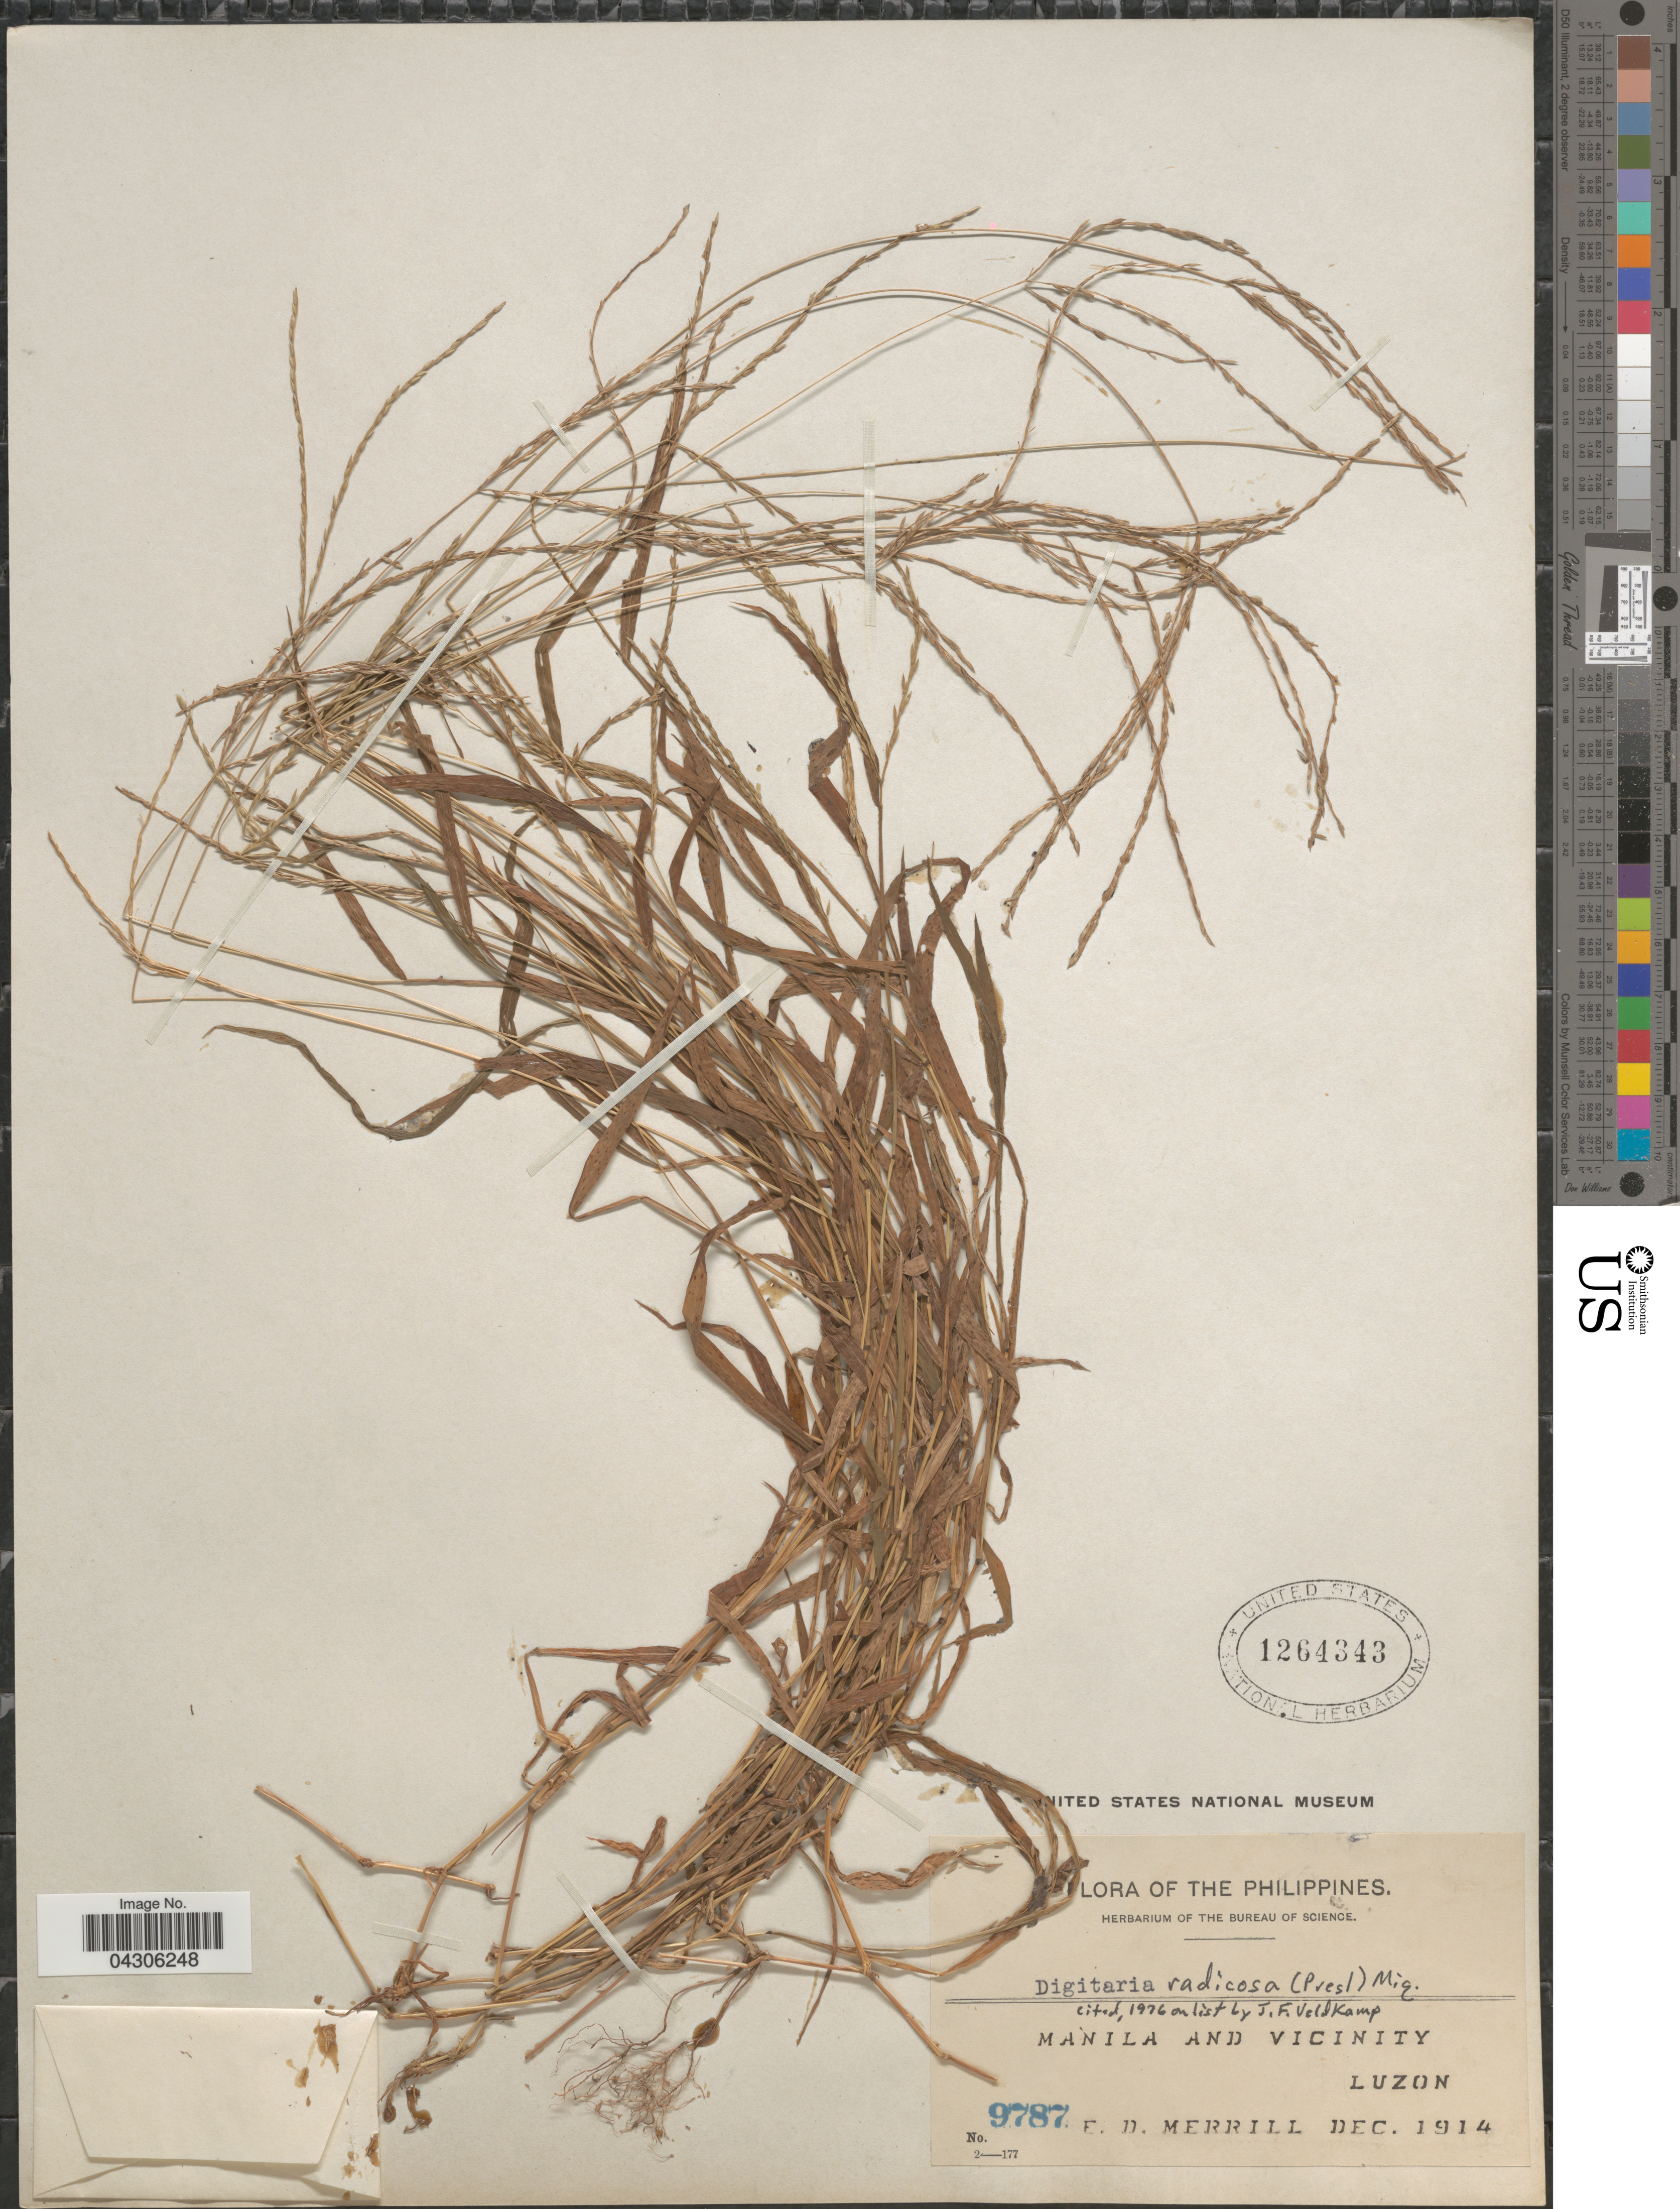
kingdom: Plantae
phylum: Tracheophyta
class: Liliopsida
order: Poales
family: Poaceae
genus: Digitaria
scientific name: Digitaria radicosa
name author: (J. Presl) Miq.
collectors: E. D. Merrill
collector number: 9787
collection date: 1914-12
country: Philippines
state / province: Mimaropa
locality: Manila and vicinity. Luzon.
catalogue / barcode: US 1264343